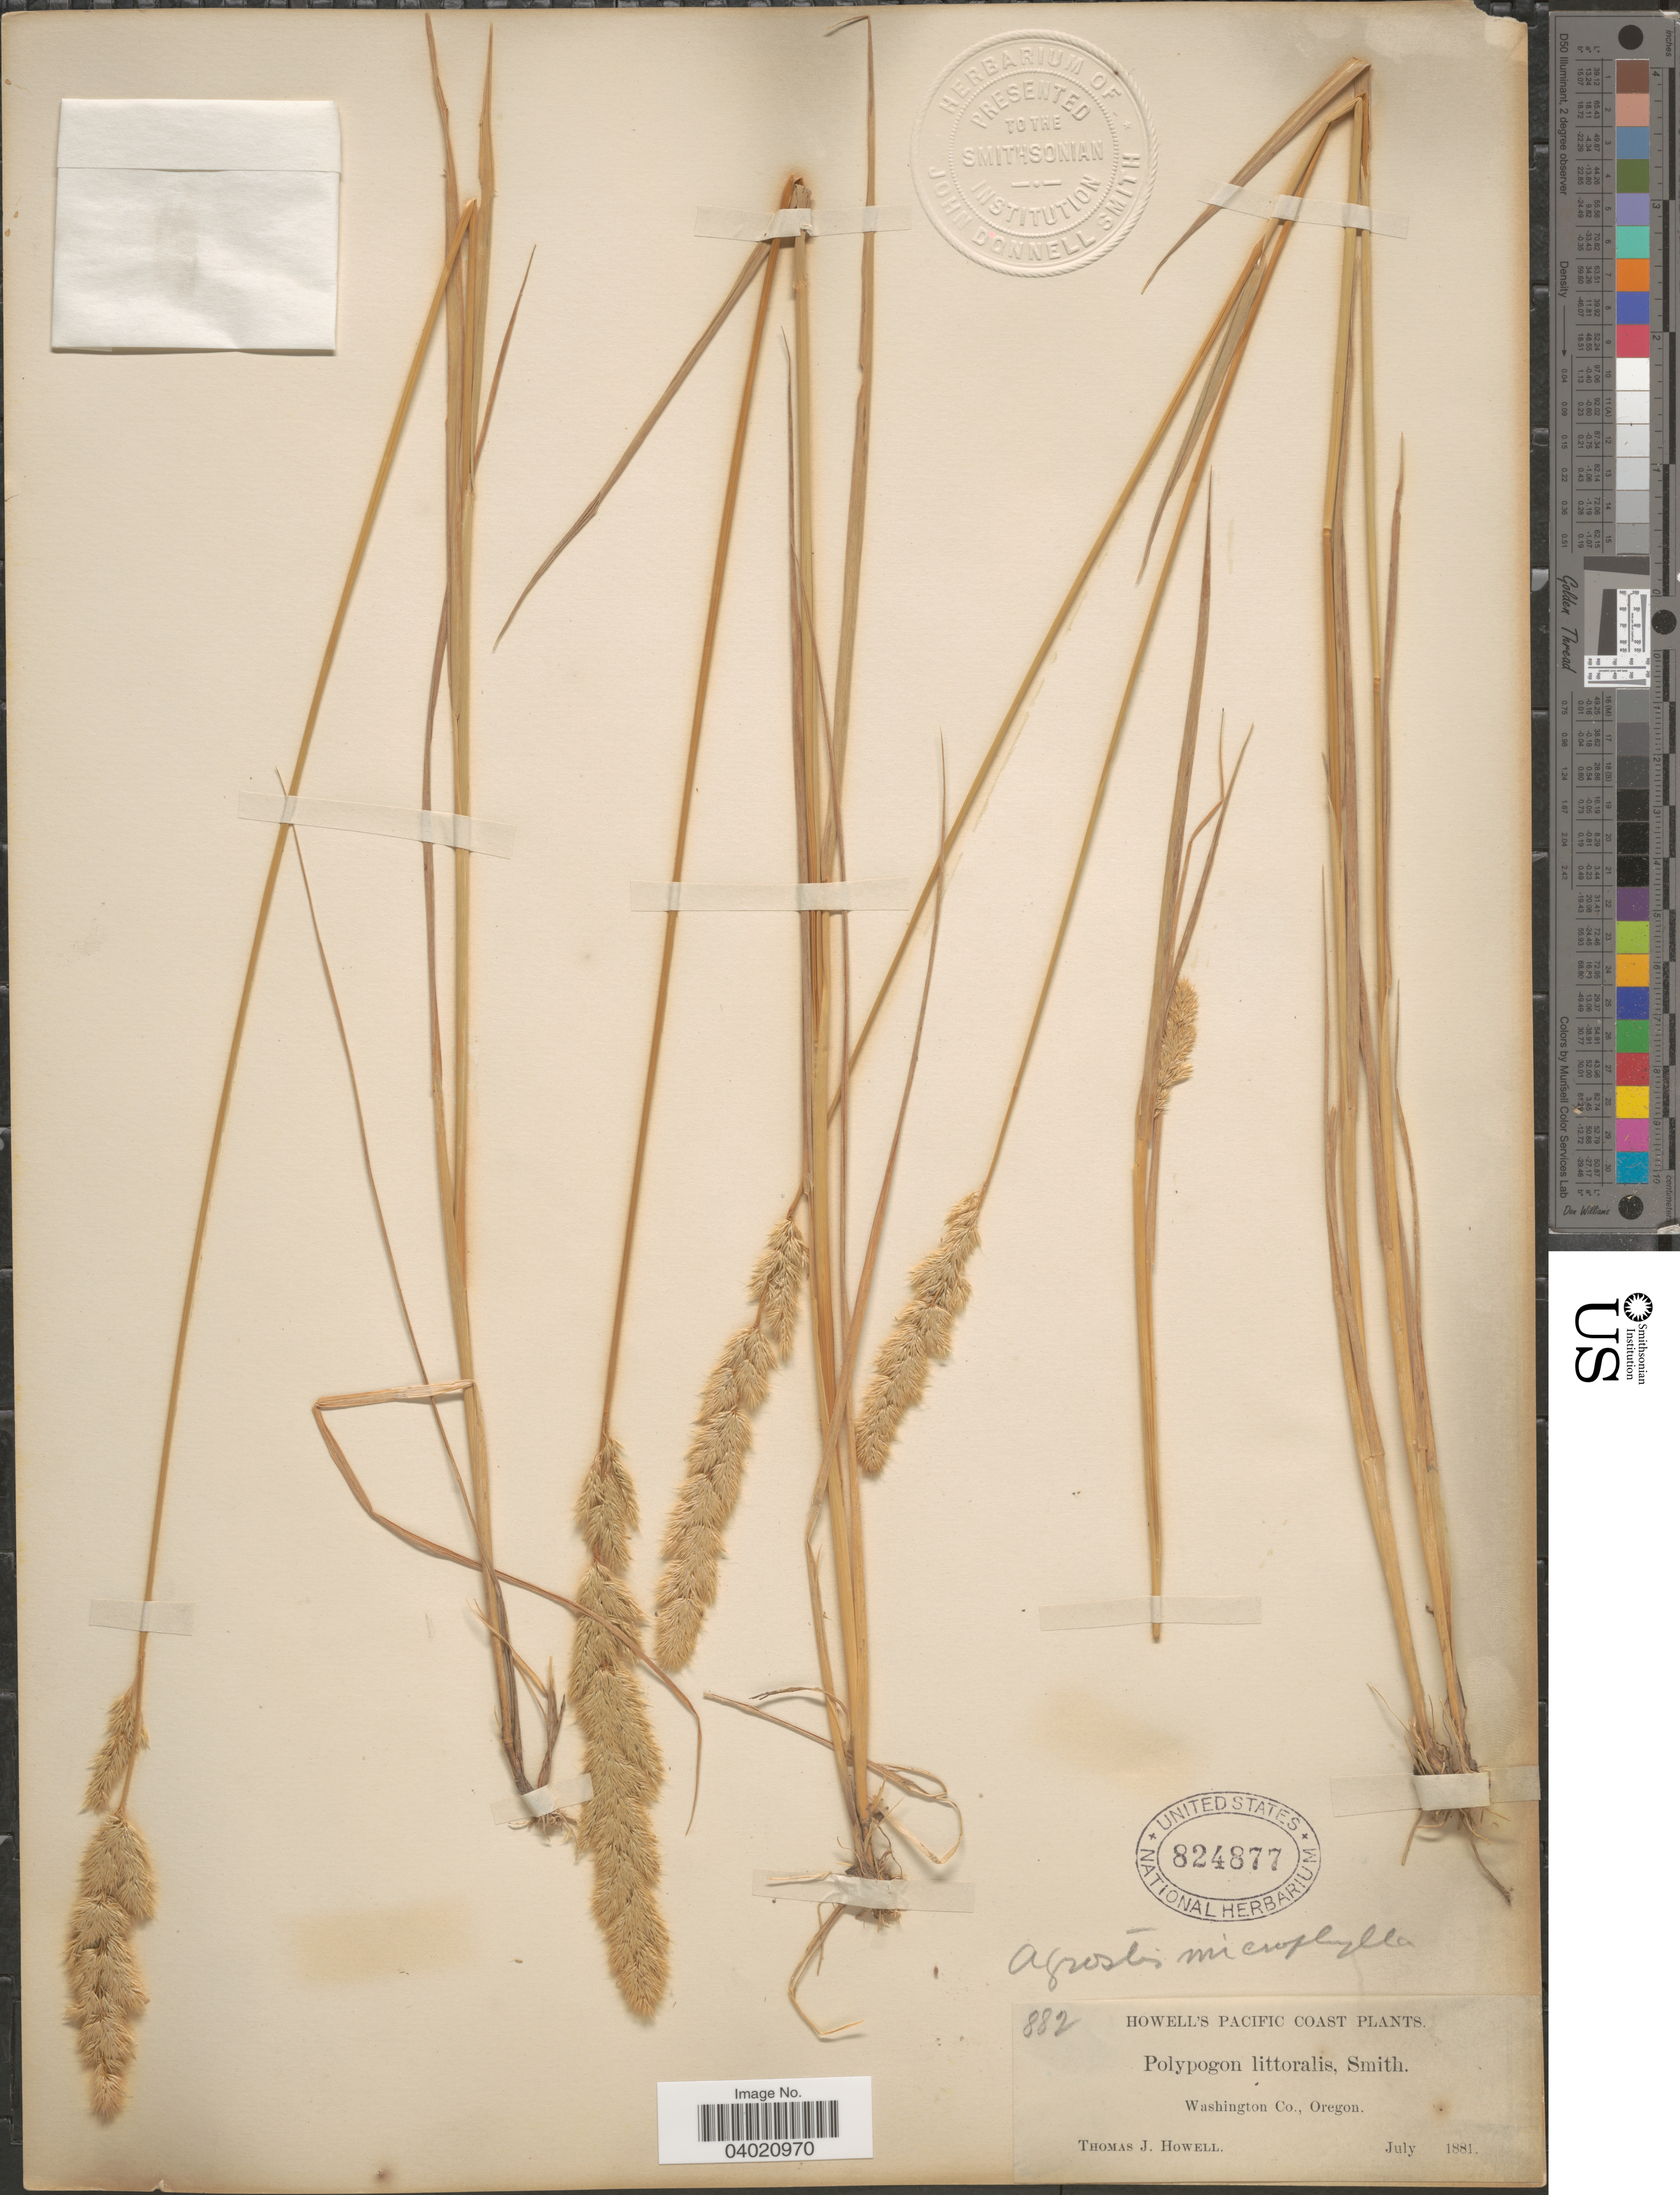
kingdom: Plantae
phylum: Tracheophyta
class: Liliopsida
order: Poales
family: Poaceae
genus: Agrostis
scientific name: Agrostis microphylla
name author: Steud.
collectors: T. J. Howell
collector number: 882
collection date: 1881-07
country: United States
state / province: Oregon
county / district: Washington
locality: Pacific Coast. Washington Co.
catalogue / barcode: US 824877